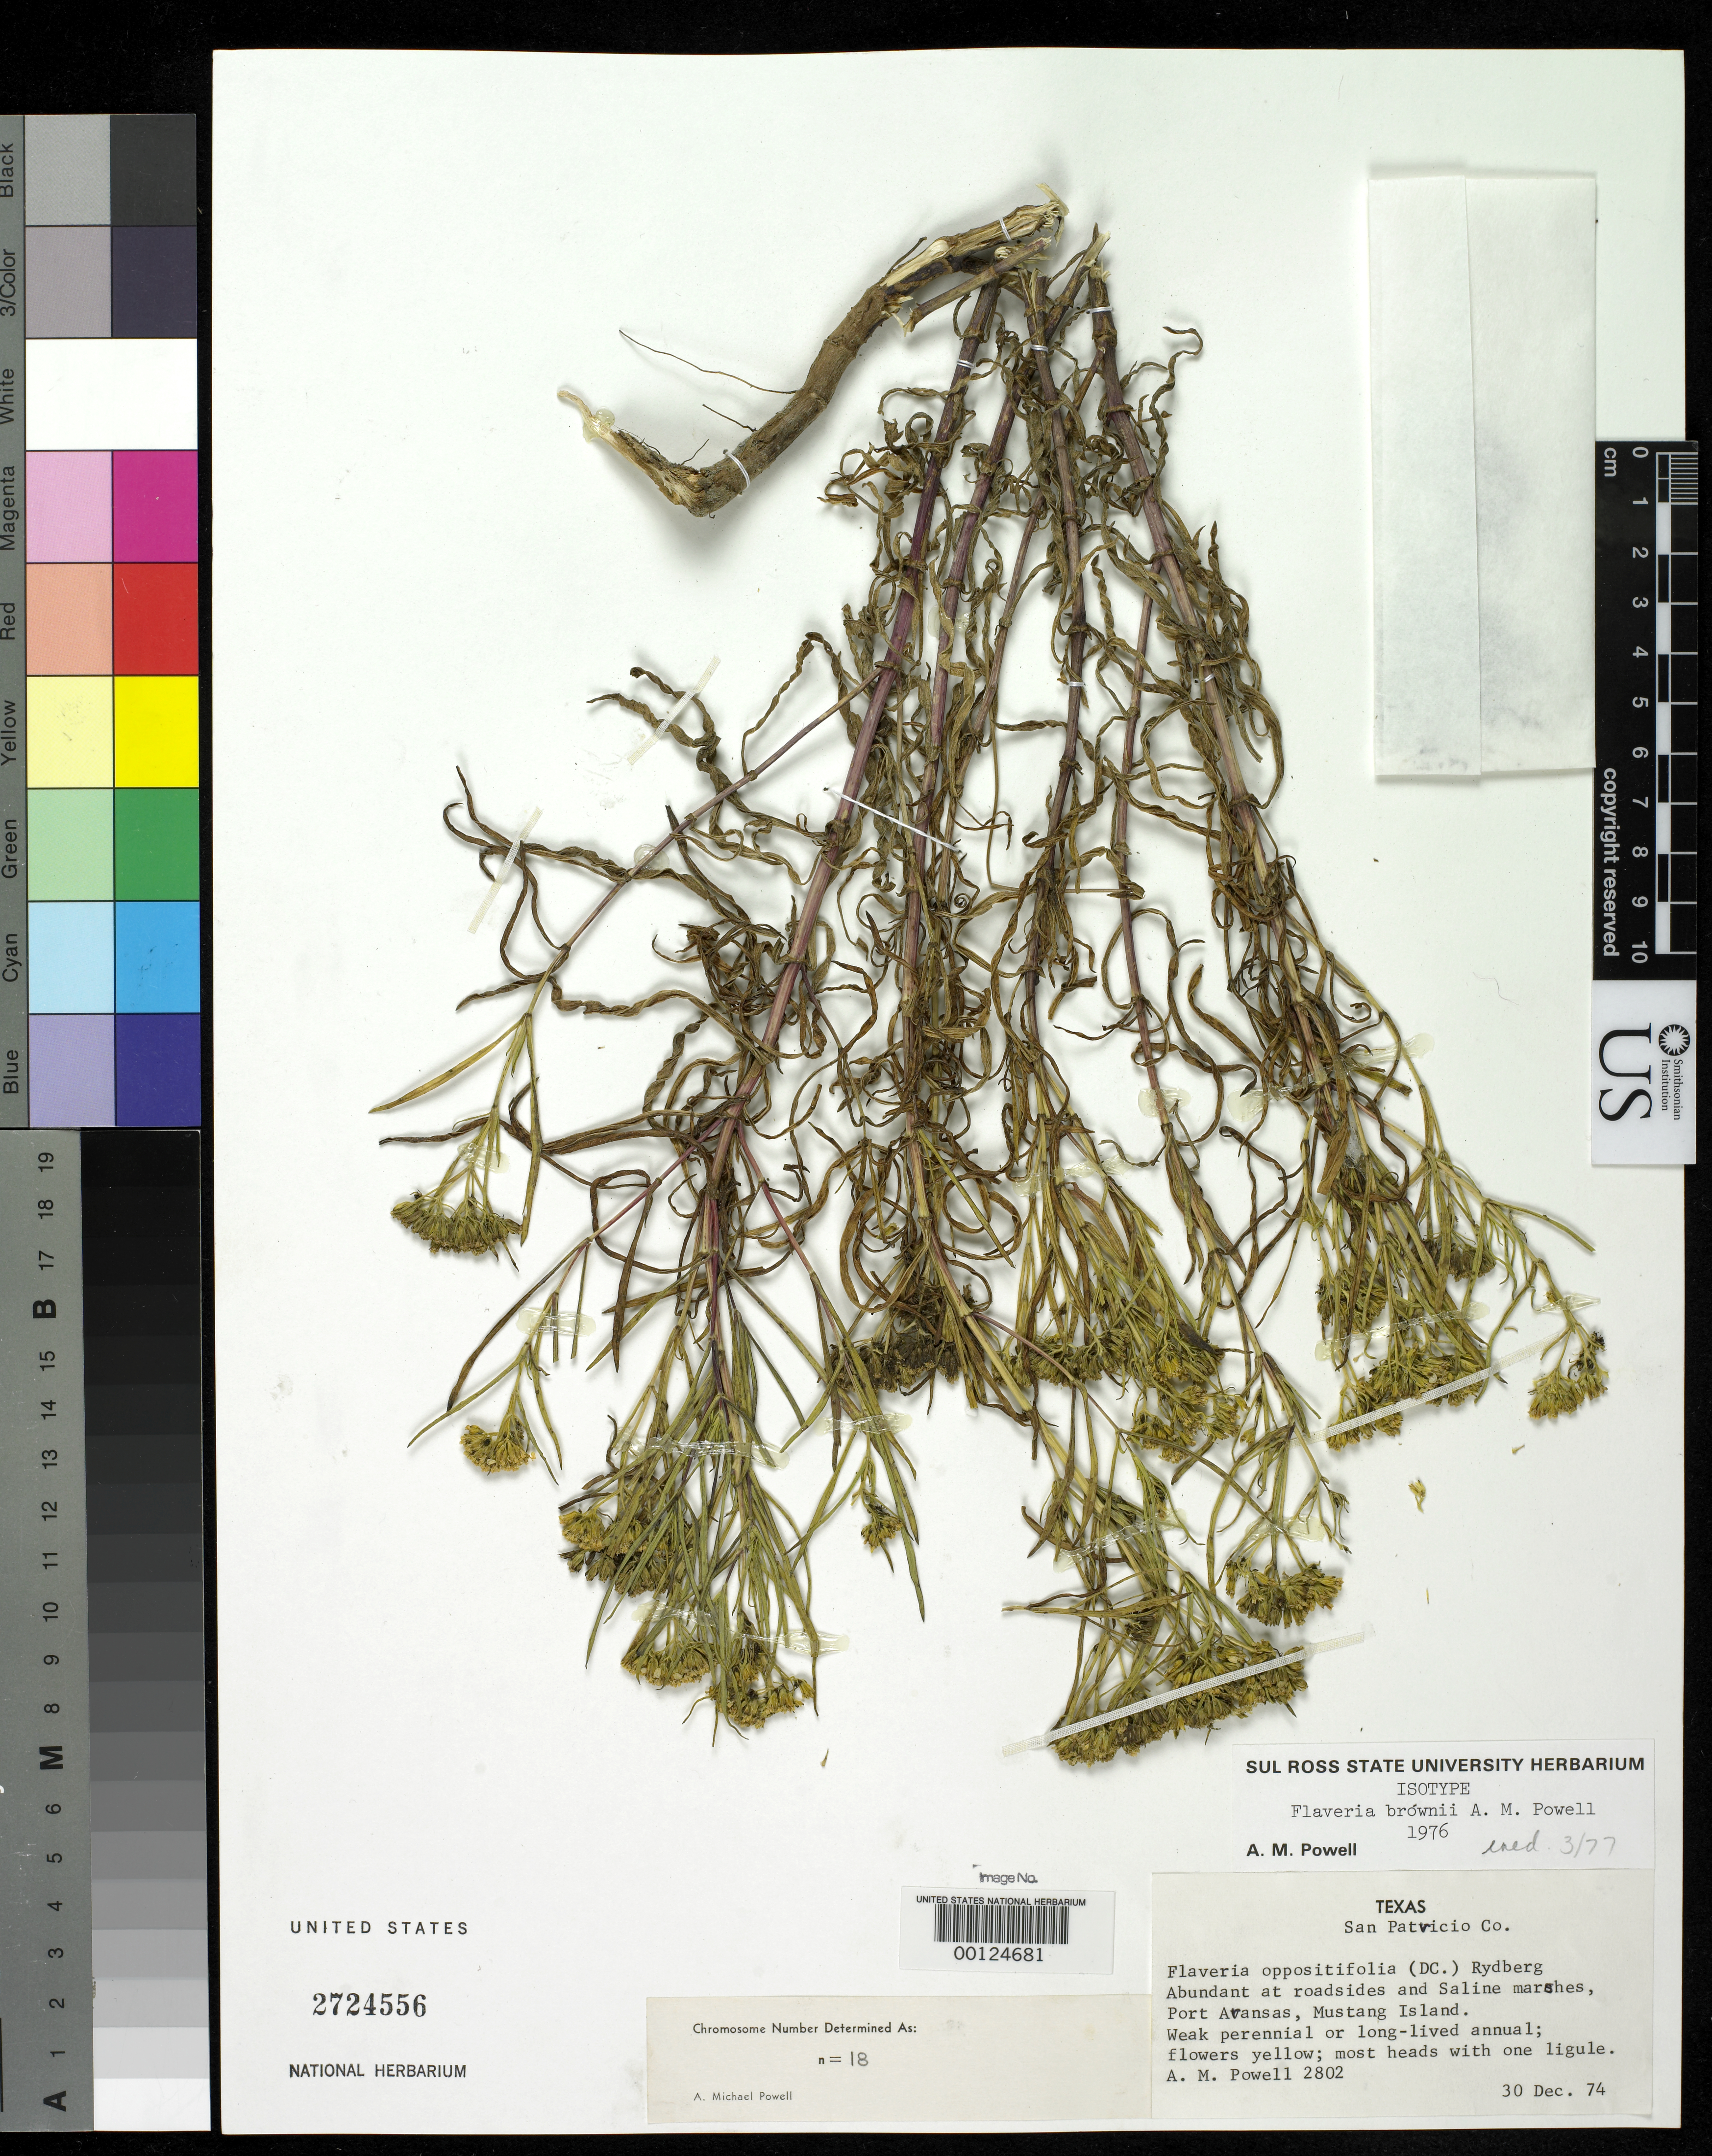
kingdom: Plantae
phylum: Tracheophyta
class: Magnoliopsida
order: Asterales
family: Asteraceae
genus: Flaveria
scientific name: Flaveria brownii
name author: A.M. Powell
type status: Isotype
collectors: A. M. Powell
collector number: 2802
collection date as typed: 30 Dec 1974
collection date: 1974-12-30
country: United States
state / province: Texas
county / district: San Patricio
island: Mustang Island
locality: Port Aransas.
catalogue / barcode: US 2724556